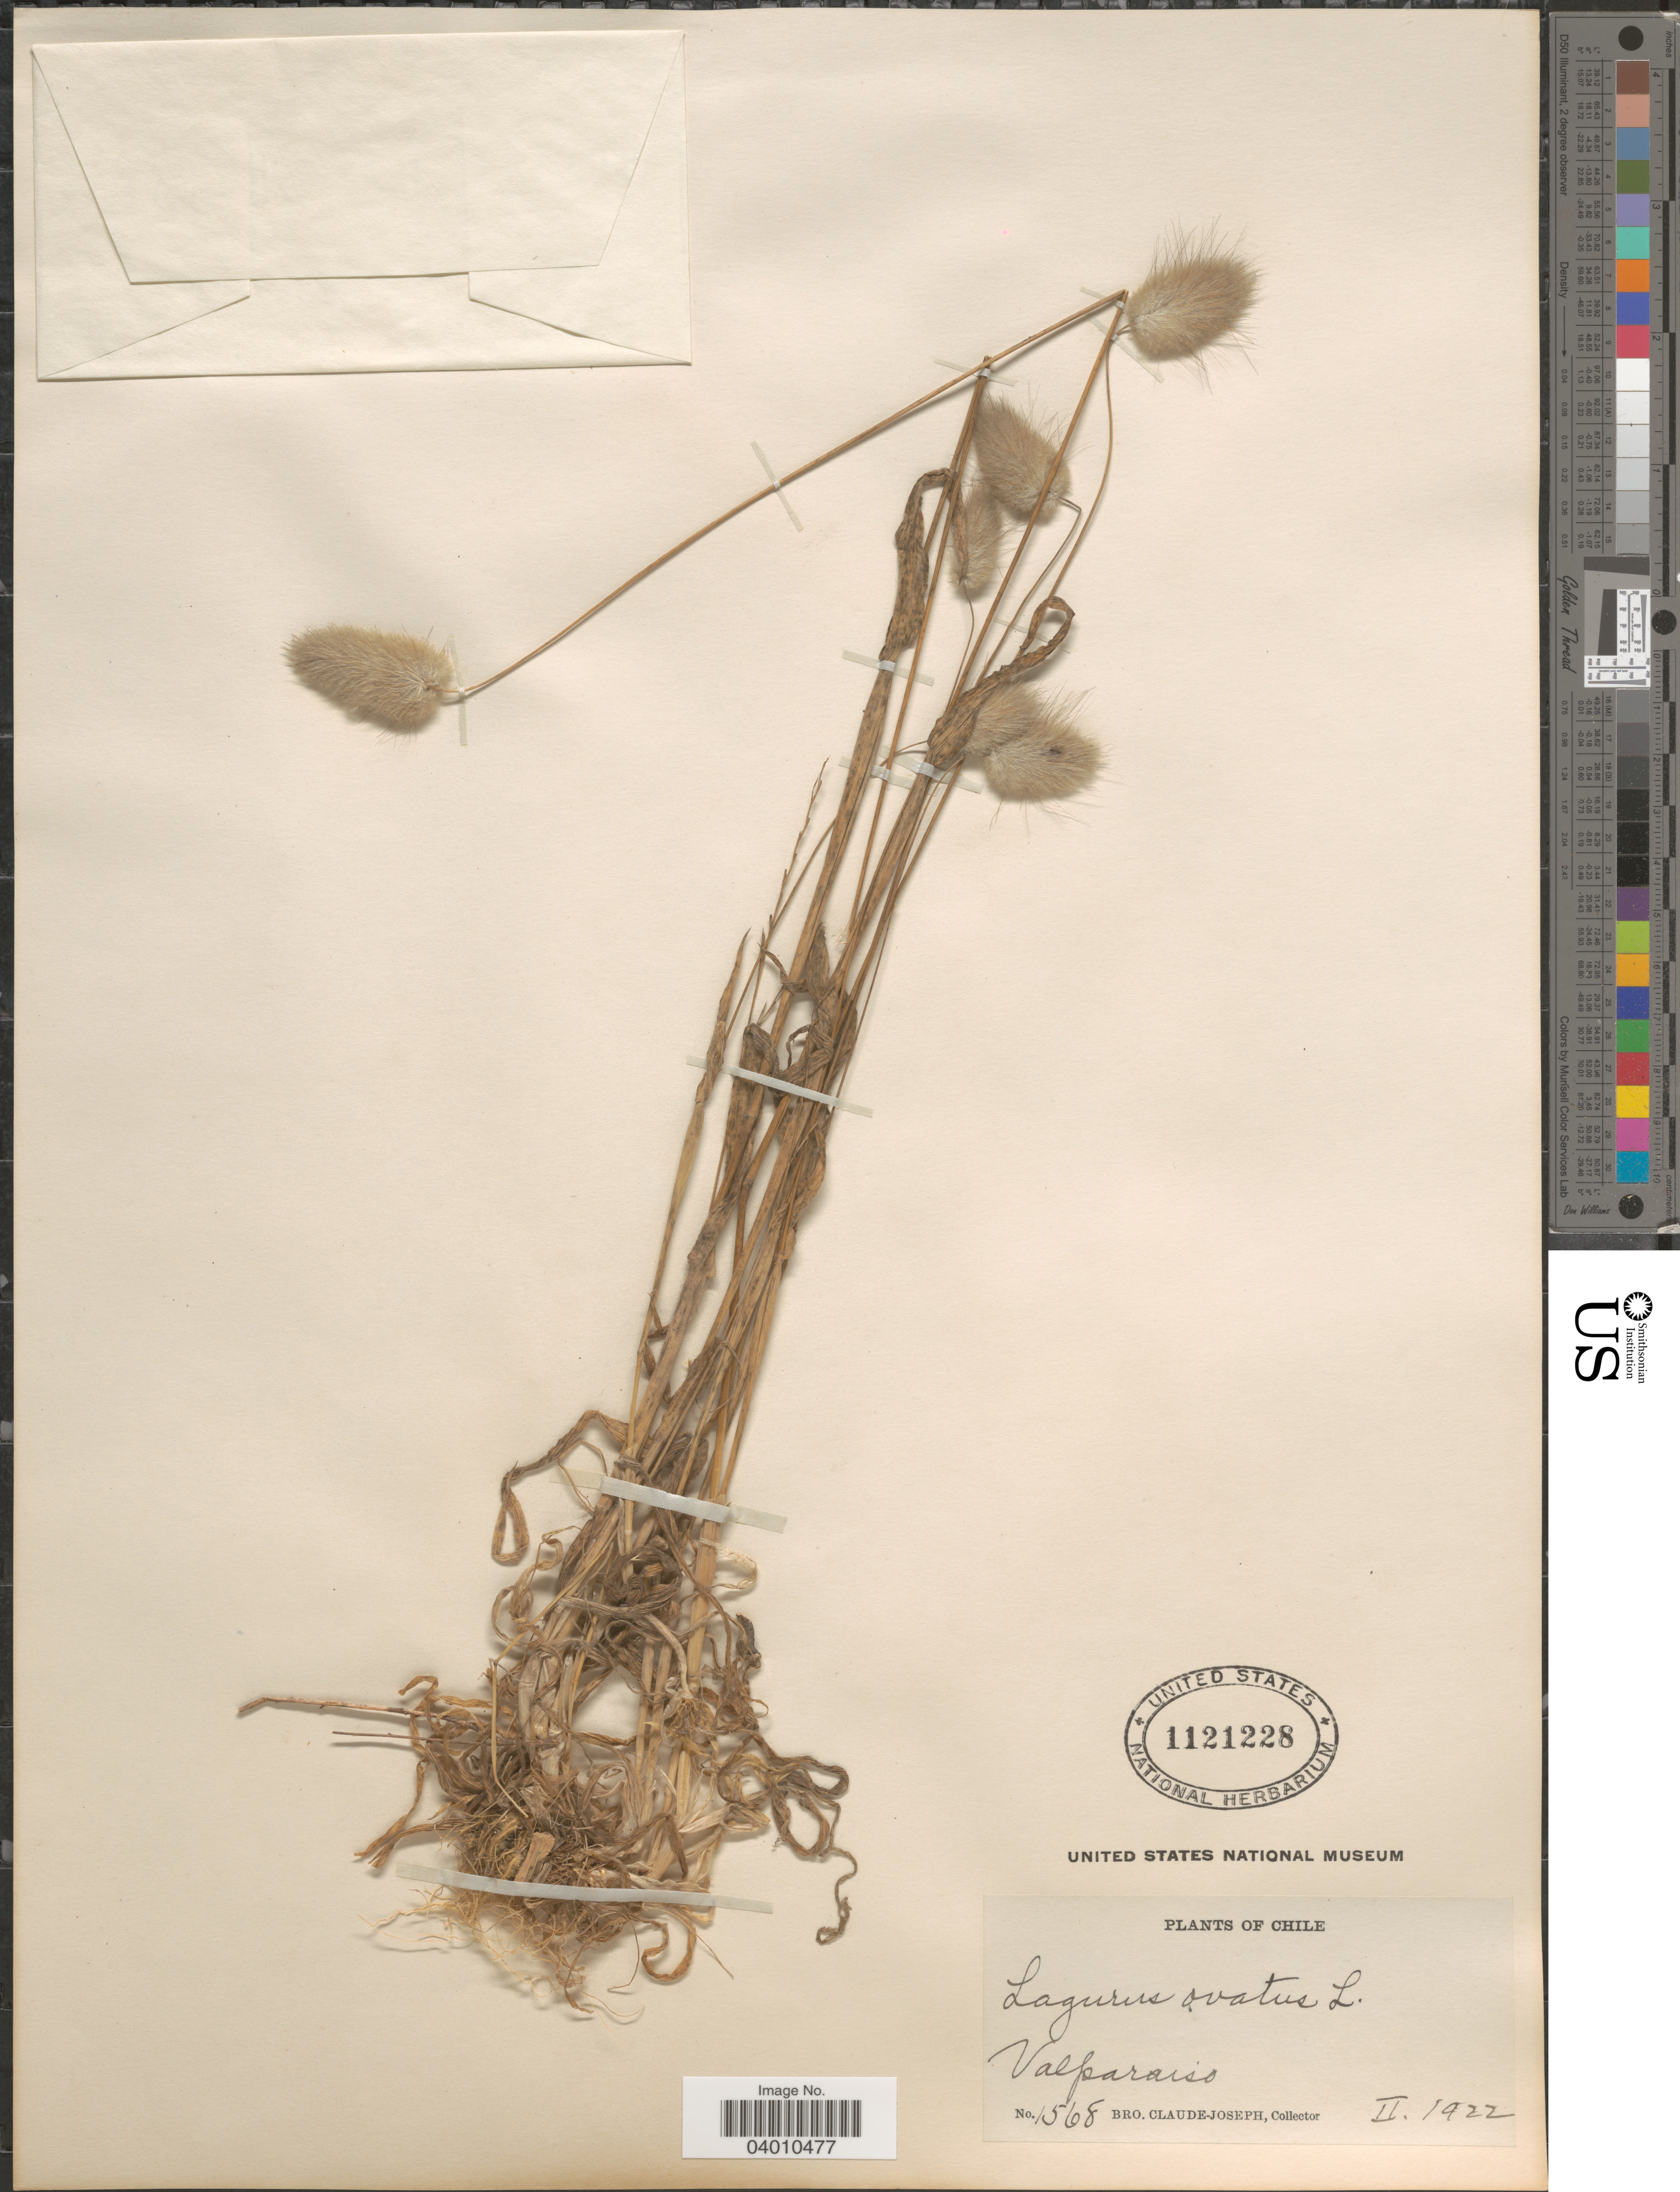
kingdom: Plantae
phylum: Tracheophyta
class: Liliopsida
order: Poales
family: Poaceae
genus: Lagurus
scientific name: Lagurus ovatus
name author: L.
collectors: Bro. Claude-Joseph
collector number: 1568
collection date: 1922-02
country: Chile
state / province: Valparaíso (V)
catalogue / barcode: US 1121228